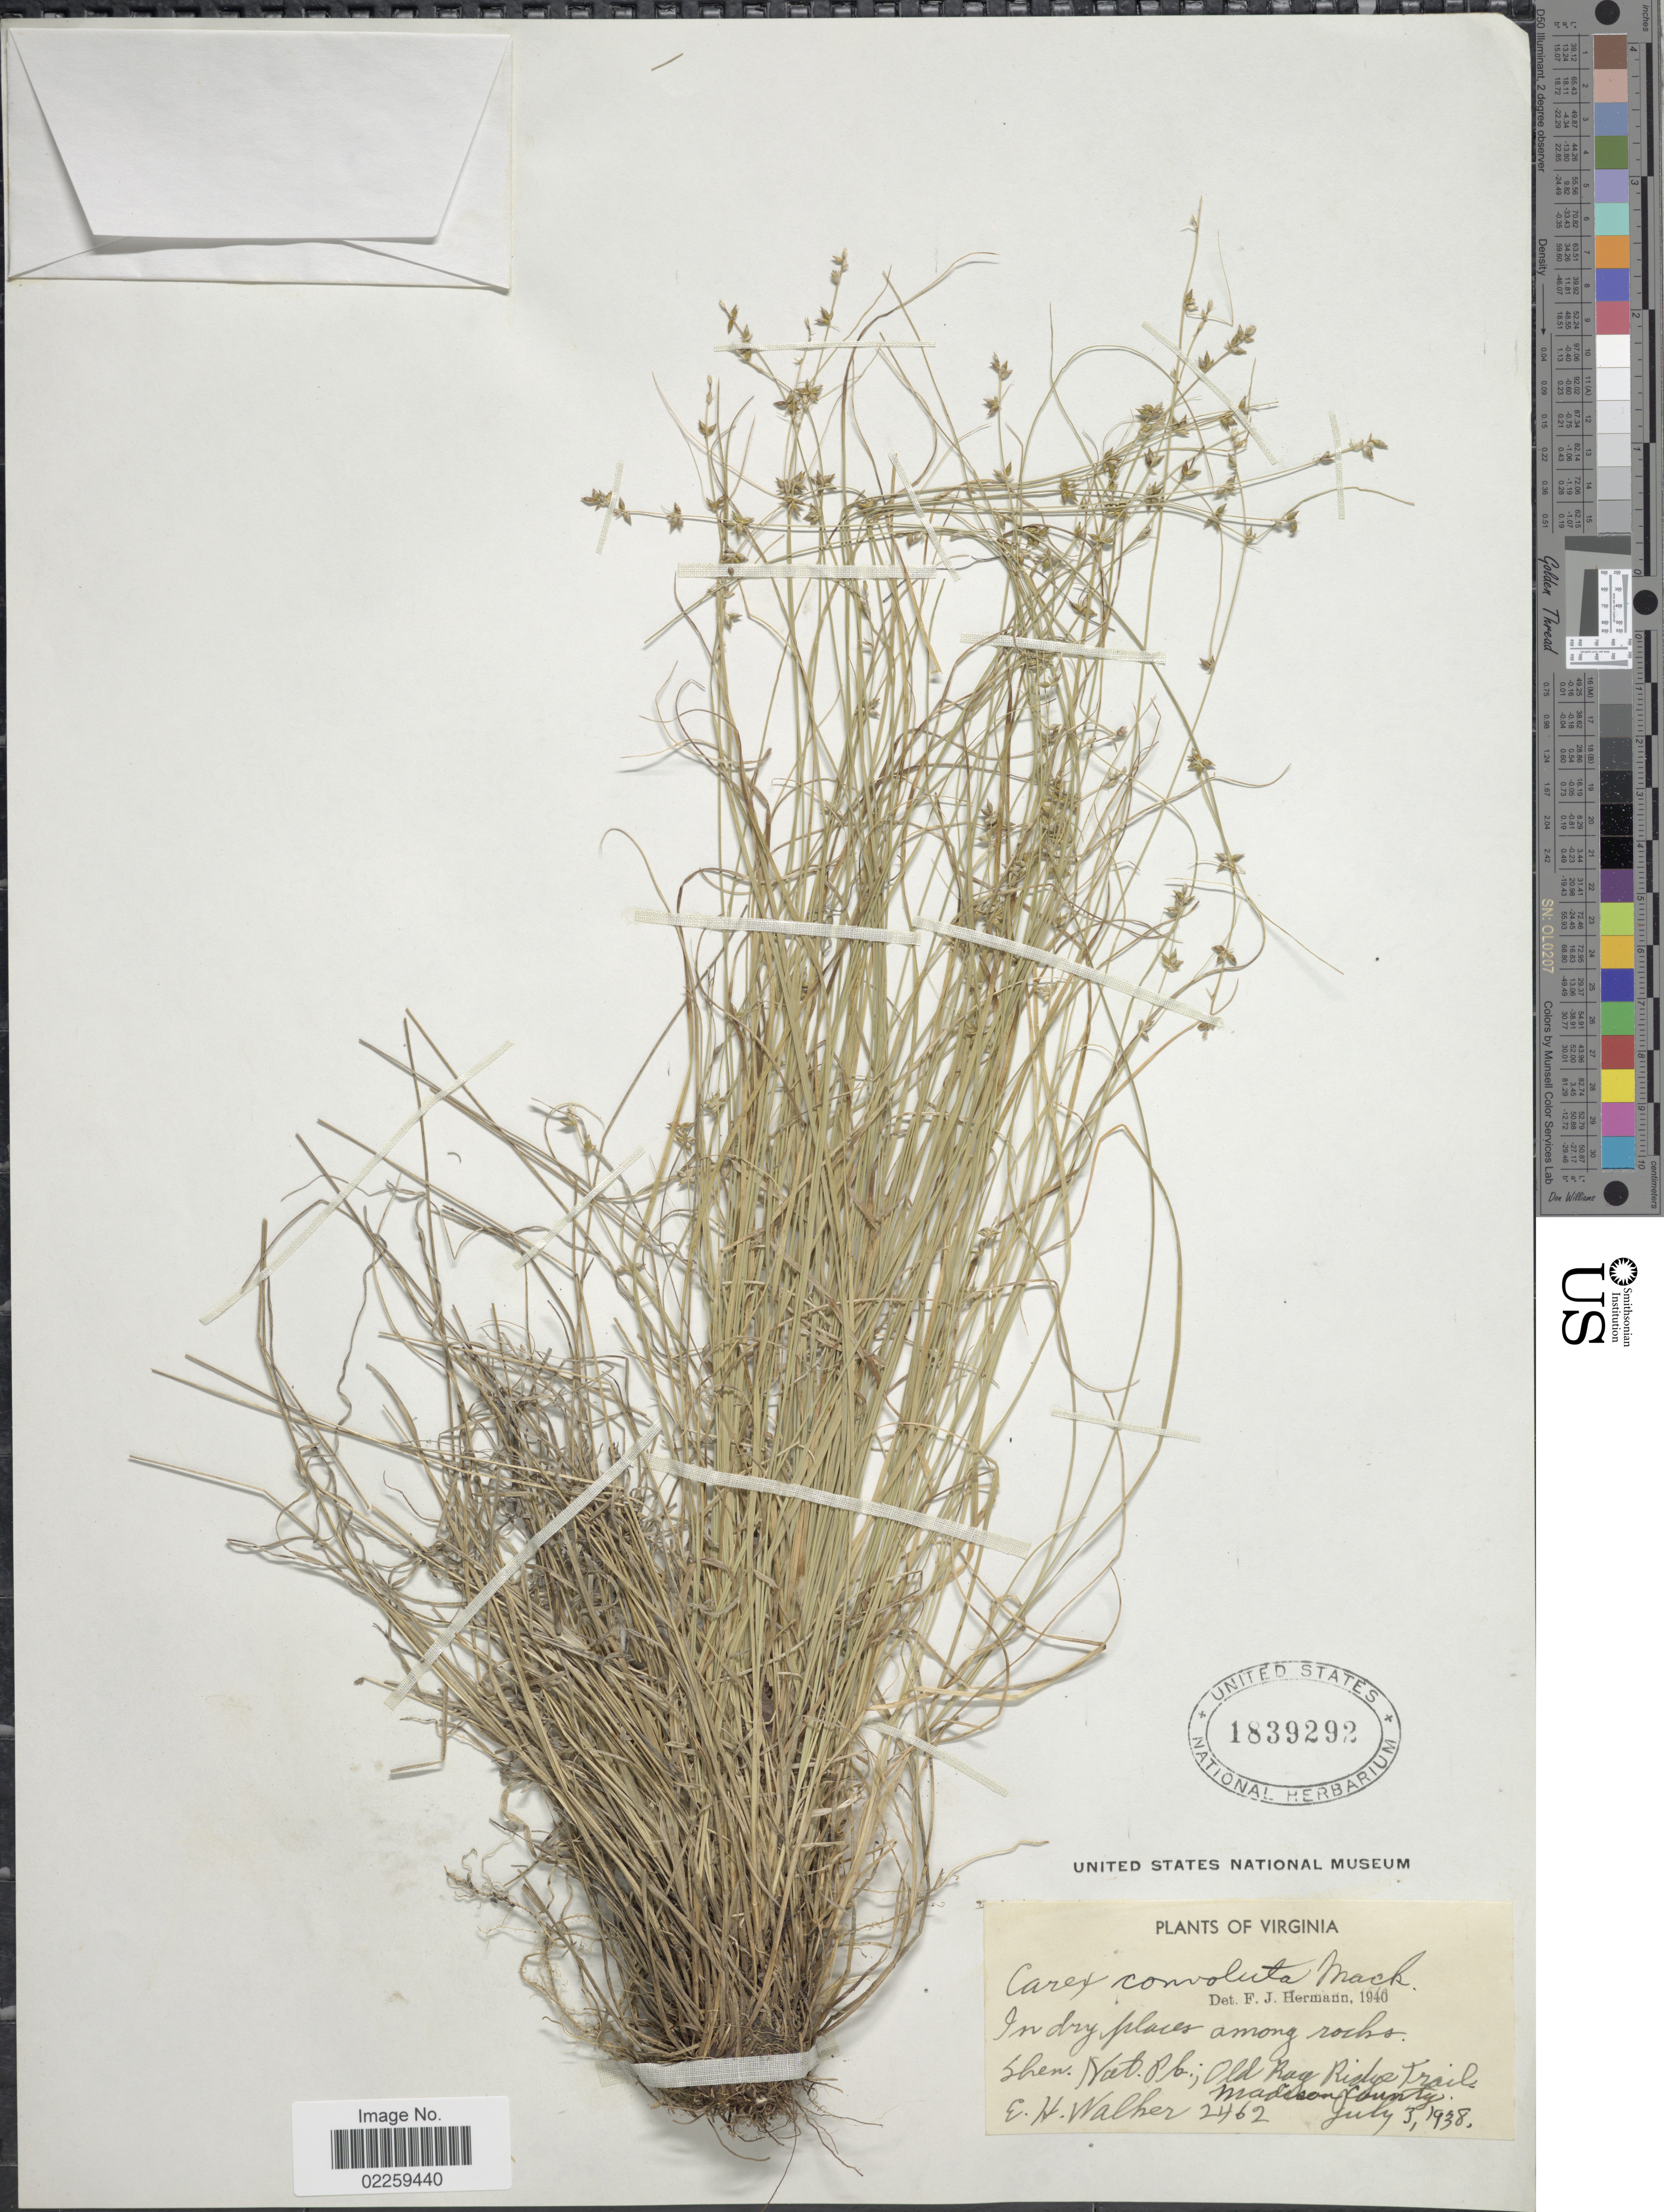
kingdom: Plantae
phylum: Tracheophyta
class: Liliopsida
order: Poales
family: Cyperaceae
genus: Carex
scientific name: Carex rosea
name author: Willd.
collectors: E. H. Walker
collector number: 2462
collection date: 1938-07-03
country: United States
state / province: Virginia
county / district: Madison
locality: In dry places among rocks. Shen. Nat. Pk.; Old Rag Ridge Trail, Madison County.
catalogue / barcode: US 1839292